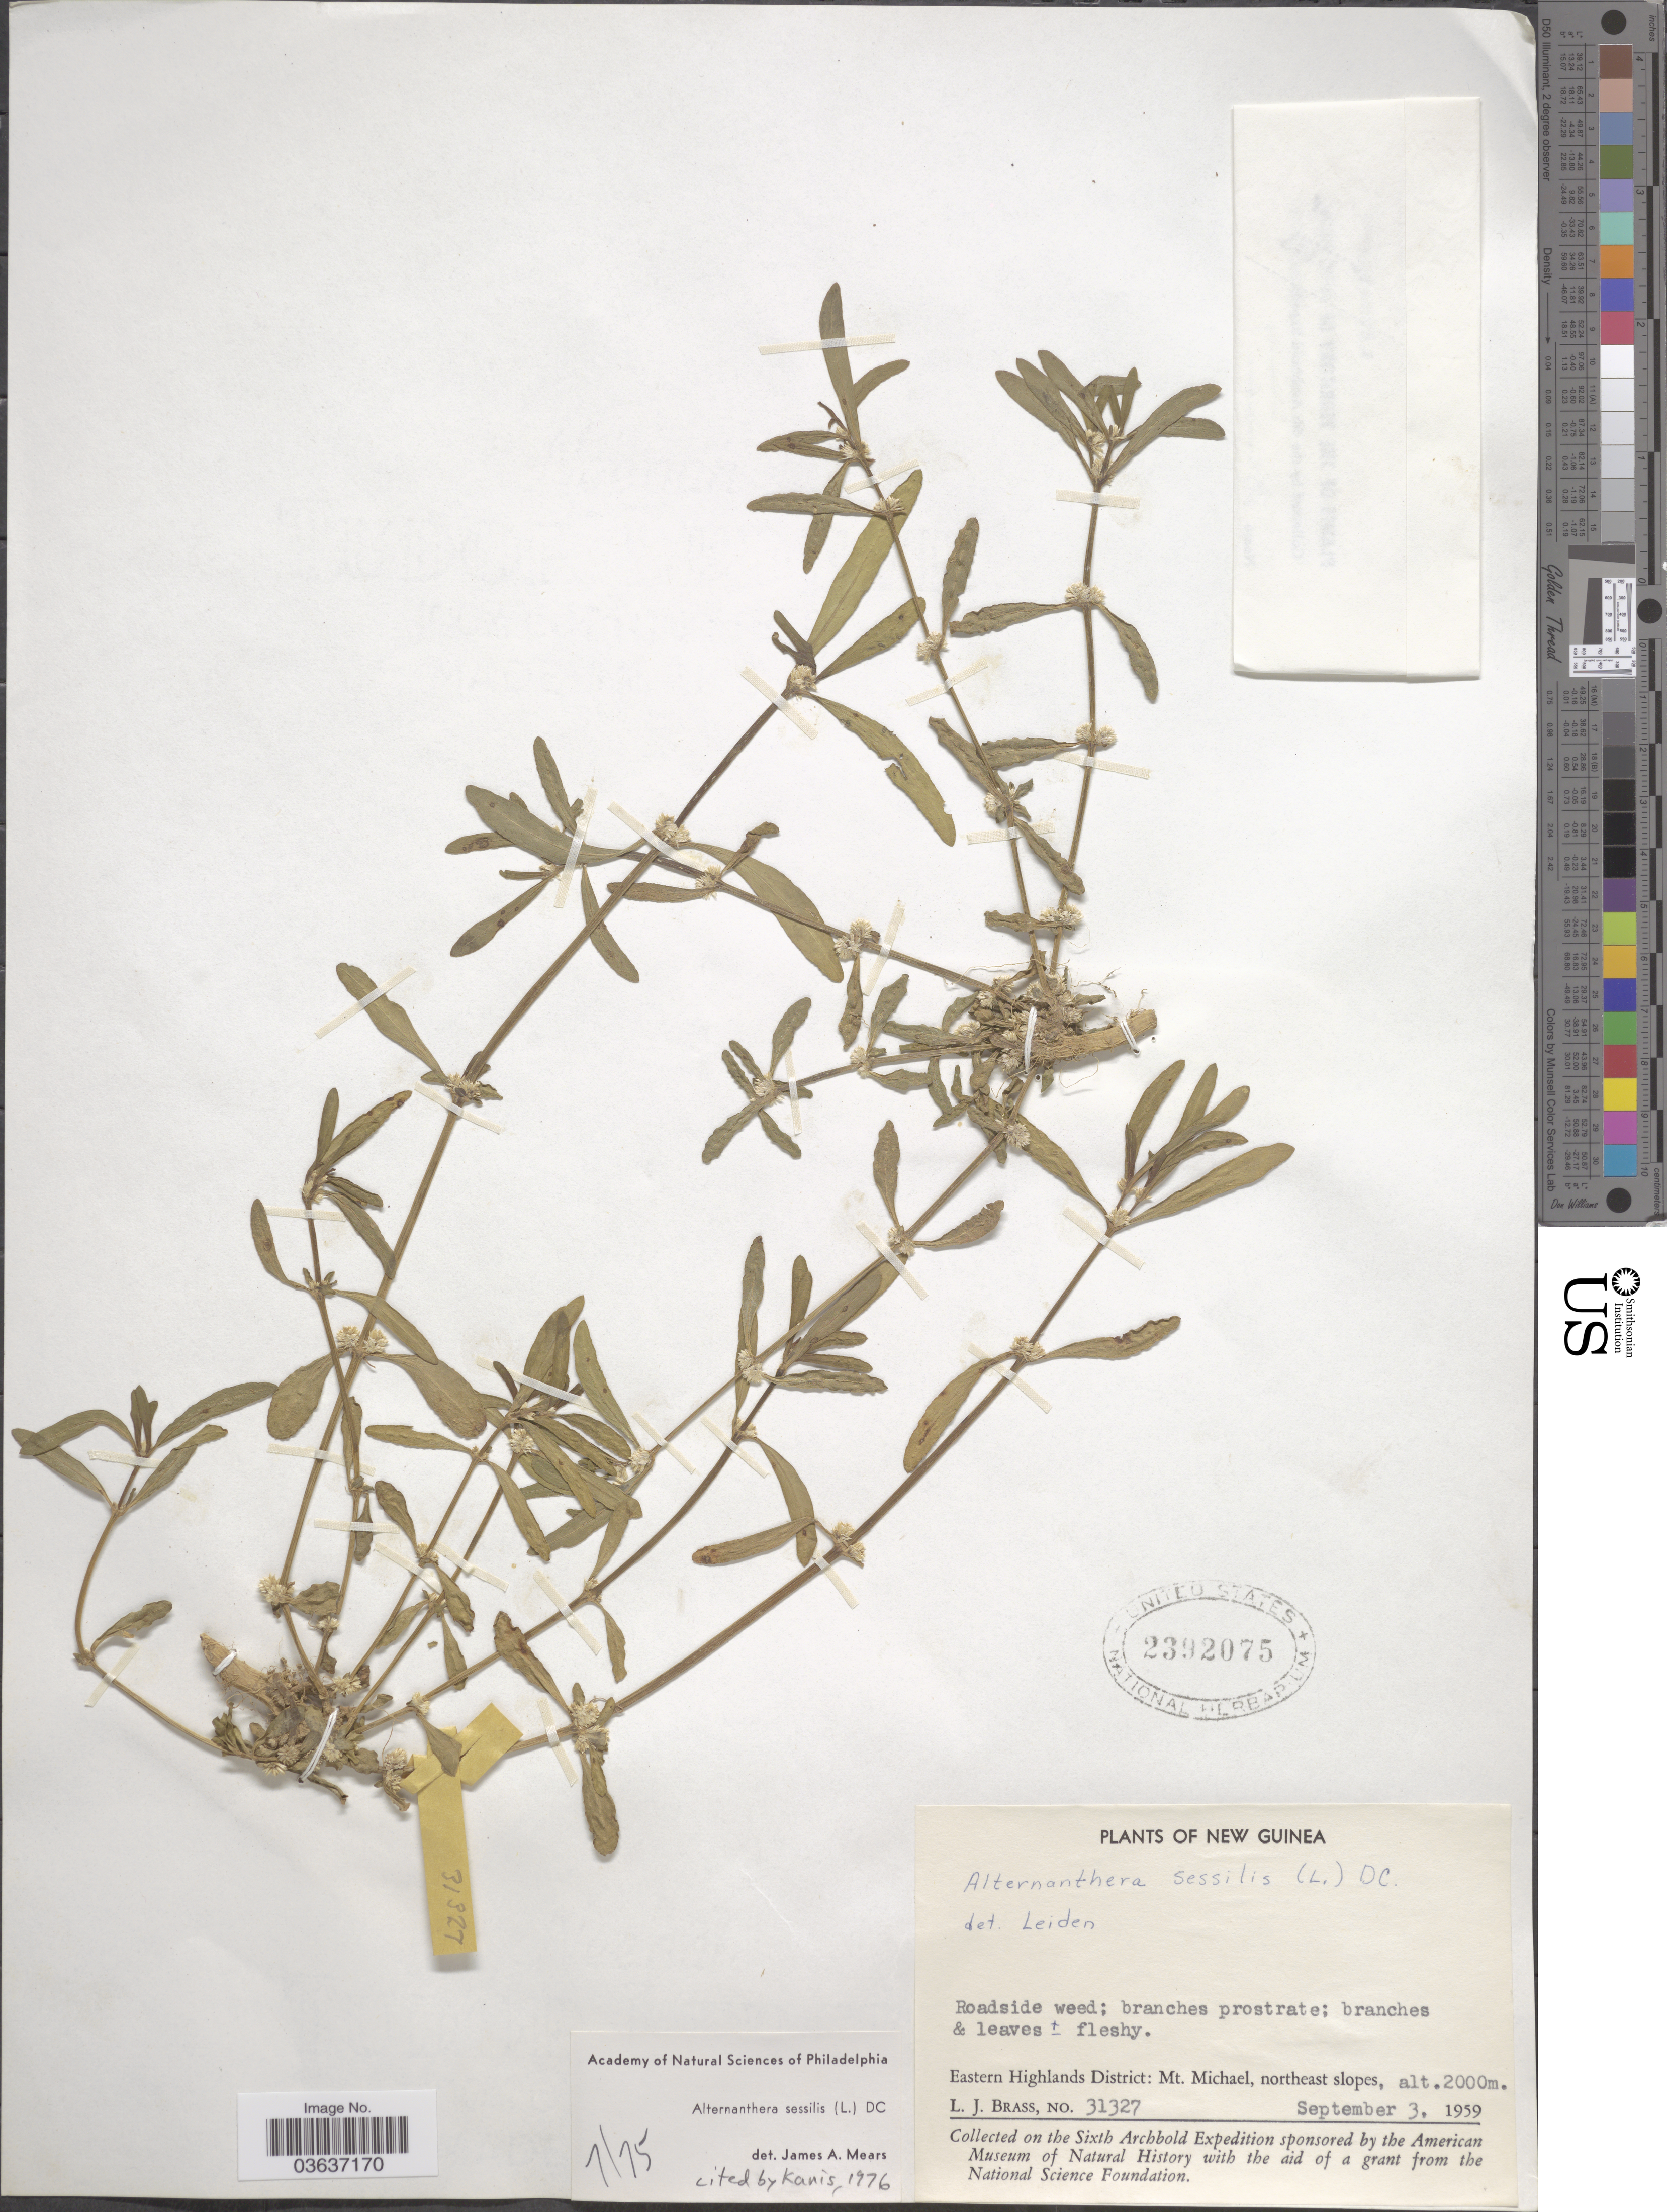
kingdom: Plantae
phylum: Tracheophyta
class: Magnoliopsida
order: Caryophyllales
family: Amaranthaceae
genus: Alternanthera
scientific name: Alternanthera sessilis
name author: (L.) DC.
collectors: L. J. Brass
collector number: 31327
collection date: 1959-09-03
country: Papua New Guinea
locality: New Guinea. Eastern Highlands District: Mt. Michael, northeast slopes.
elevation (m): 2000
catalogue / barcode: US 2392075